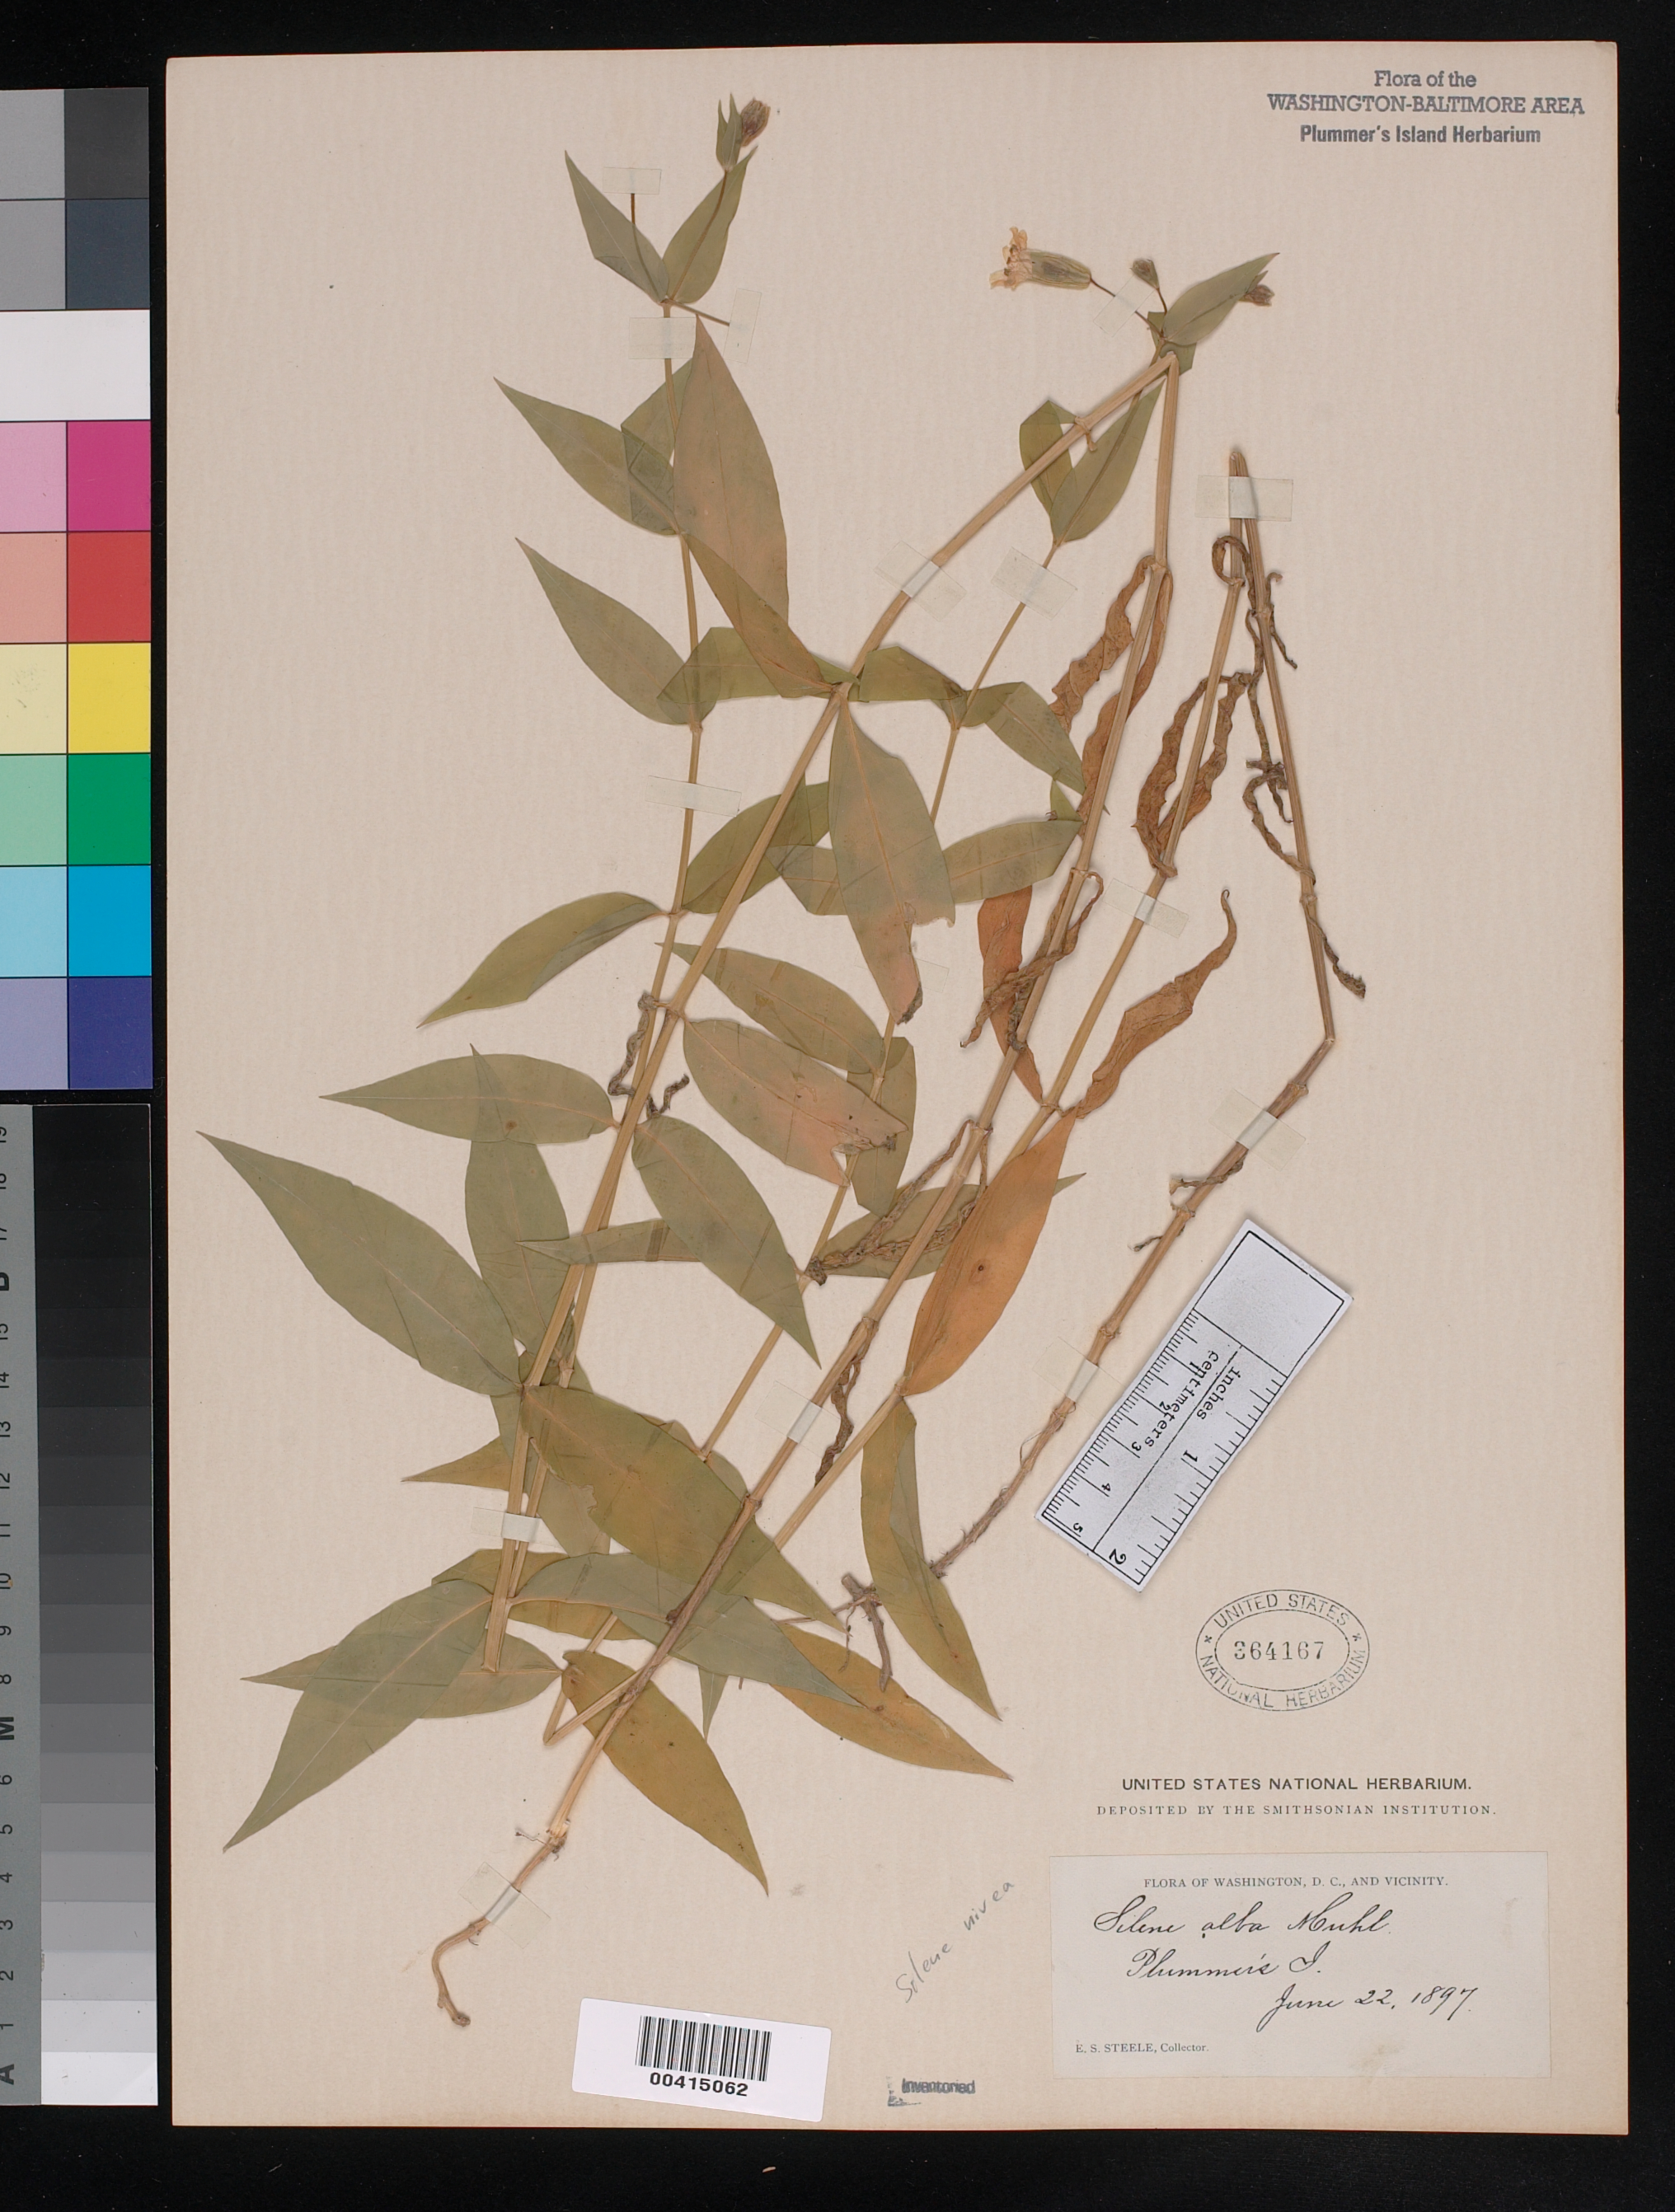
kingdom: Plantae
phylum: Tracheophyta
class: Magnoliopsida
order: Caryophyllales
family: Caryophyllaceae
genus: Silene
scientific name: Silene nivea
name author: (Nutt.) Muhl. ex DC.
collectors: E. Steele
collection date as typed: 22 Jun 1897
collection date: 1897-06-22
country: United States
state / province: Maryland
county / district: Montgomery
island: Plummers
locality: Plummer's Island C. & O. Canal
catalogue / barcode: US 364167